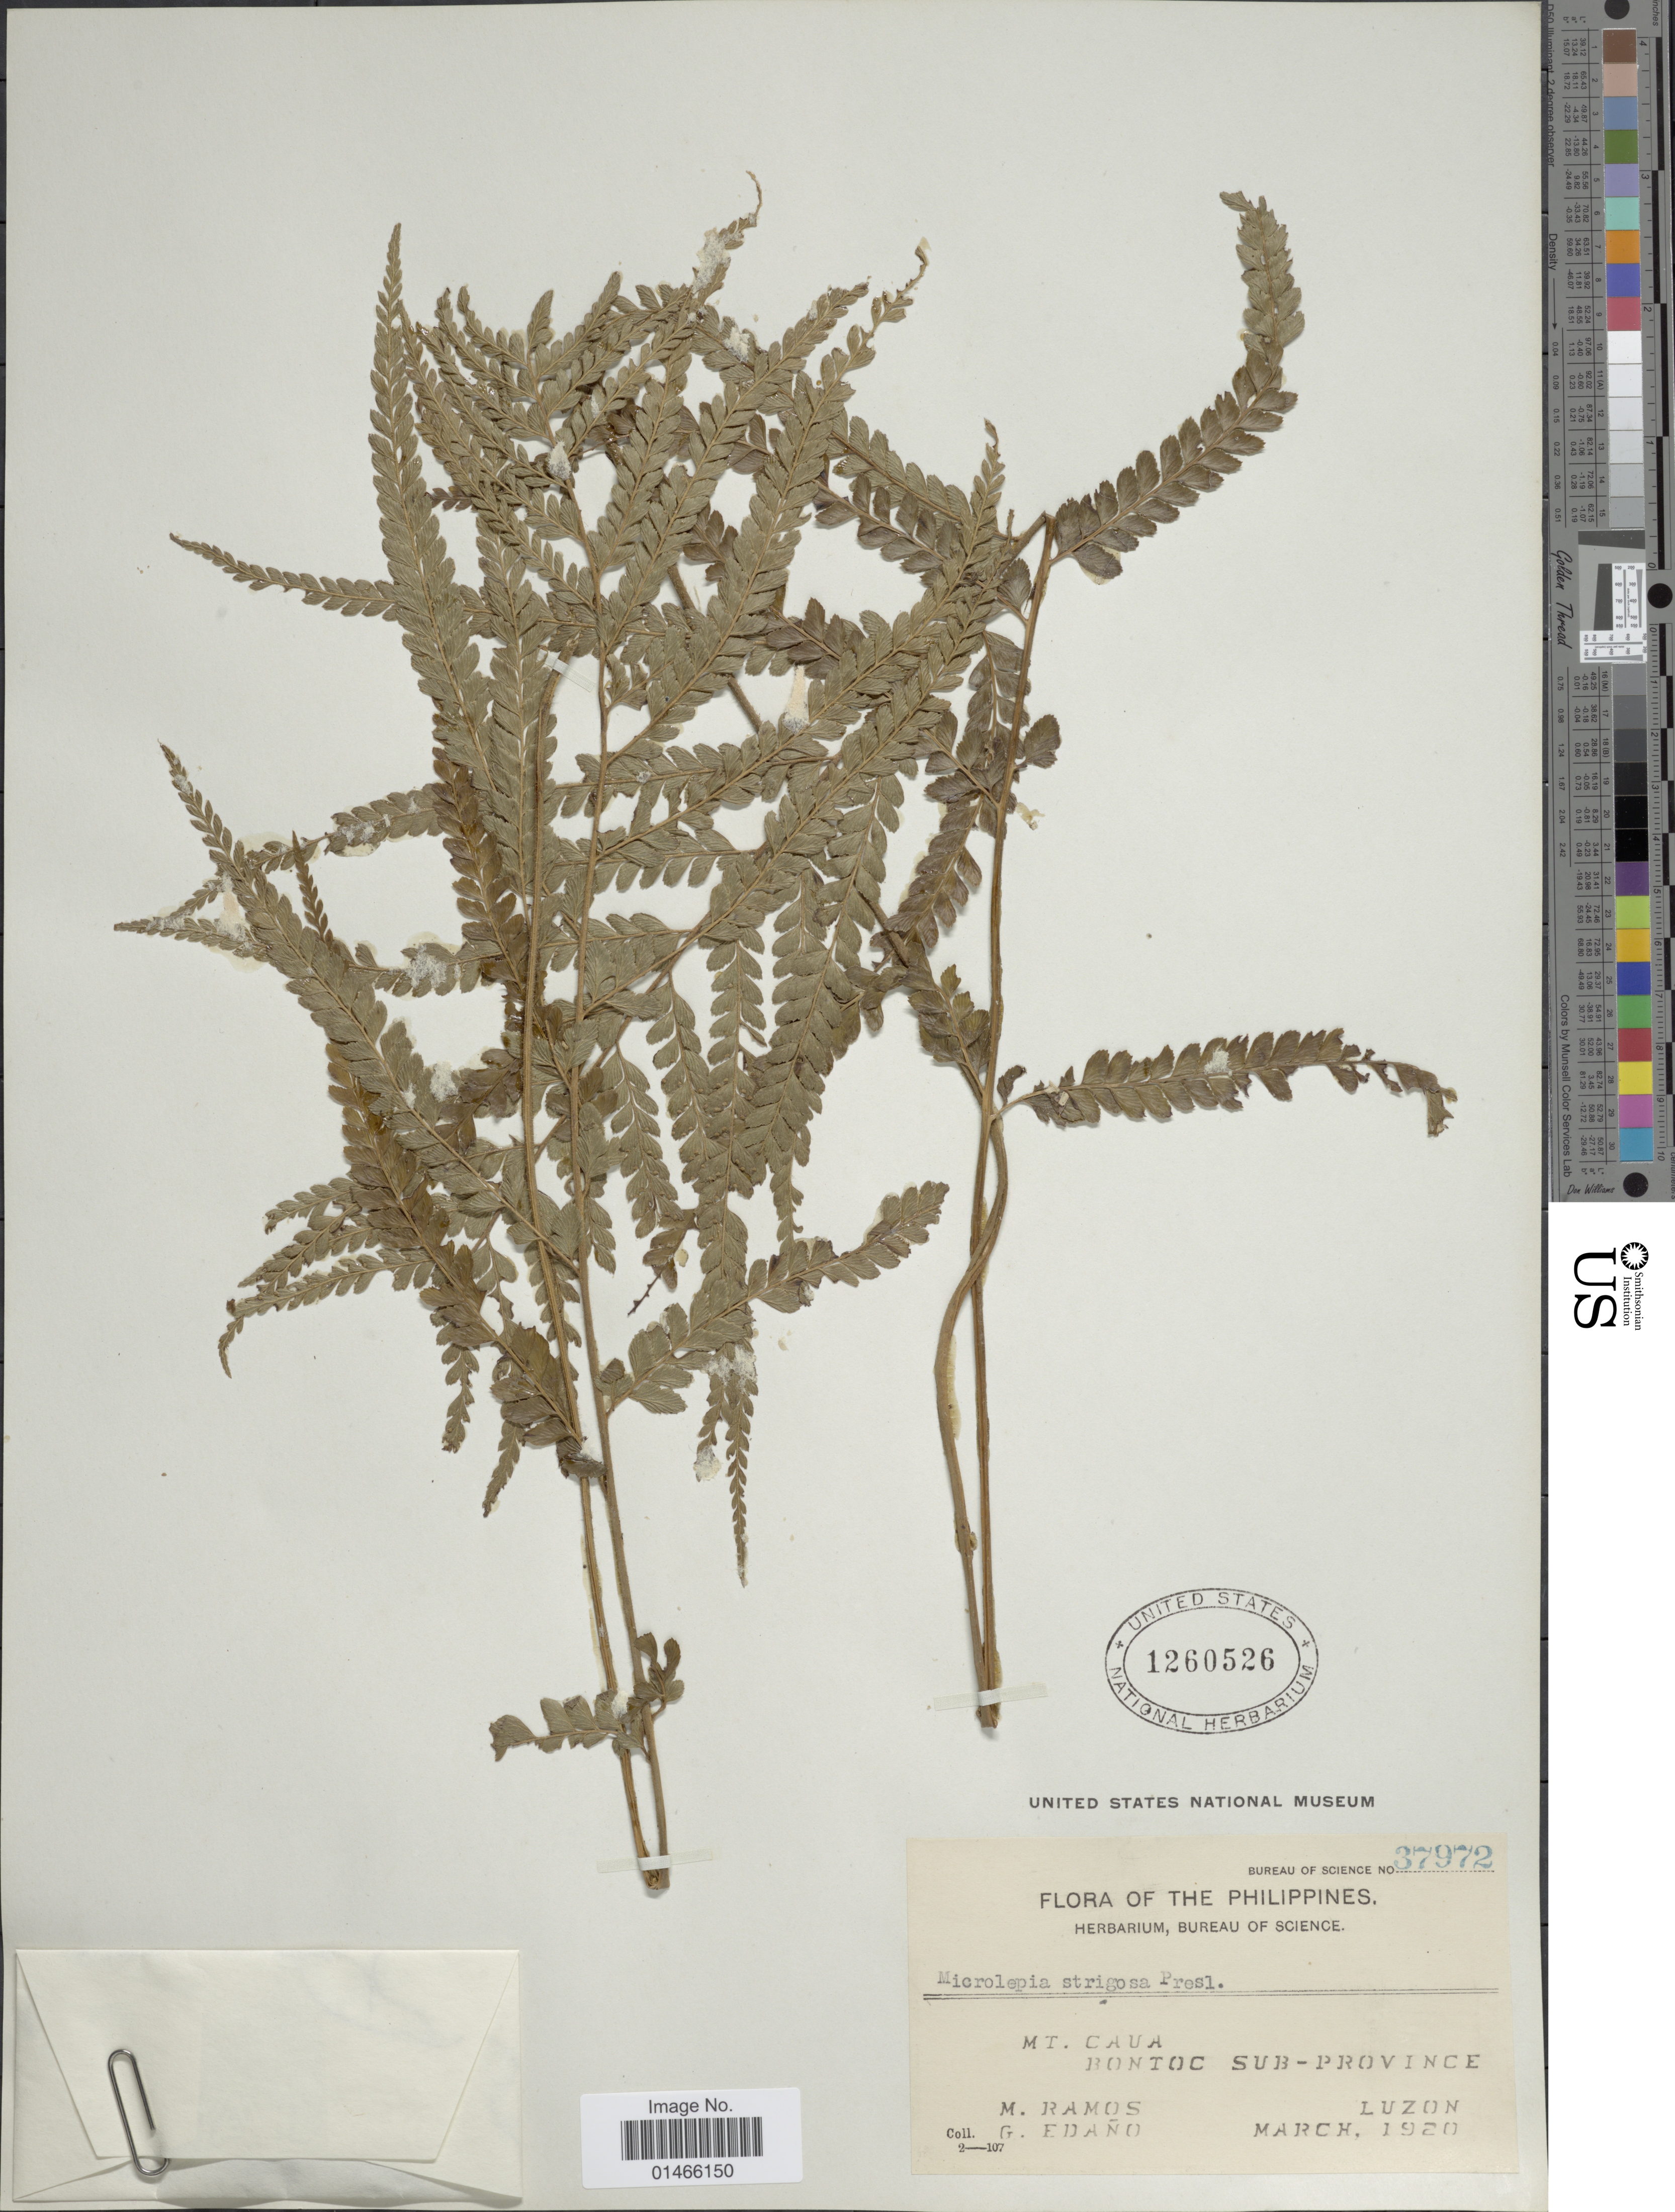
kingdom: Plantae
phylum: Tracheophyta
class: Polypodiopsida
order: Polypodiales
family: Dennstaedtiaceae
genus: Microlepia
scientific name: Microlepia strigosa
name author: (Thunb.) J. Presl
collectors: M. Ramos & G. Edaño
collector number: Bureau of Science 37972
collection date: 1920-03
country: Philippines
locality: Mt. Caua, Bontoc Sub-Province, Luzon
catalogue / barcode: US 1260526